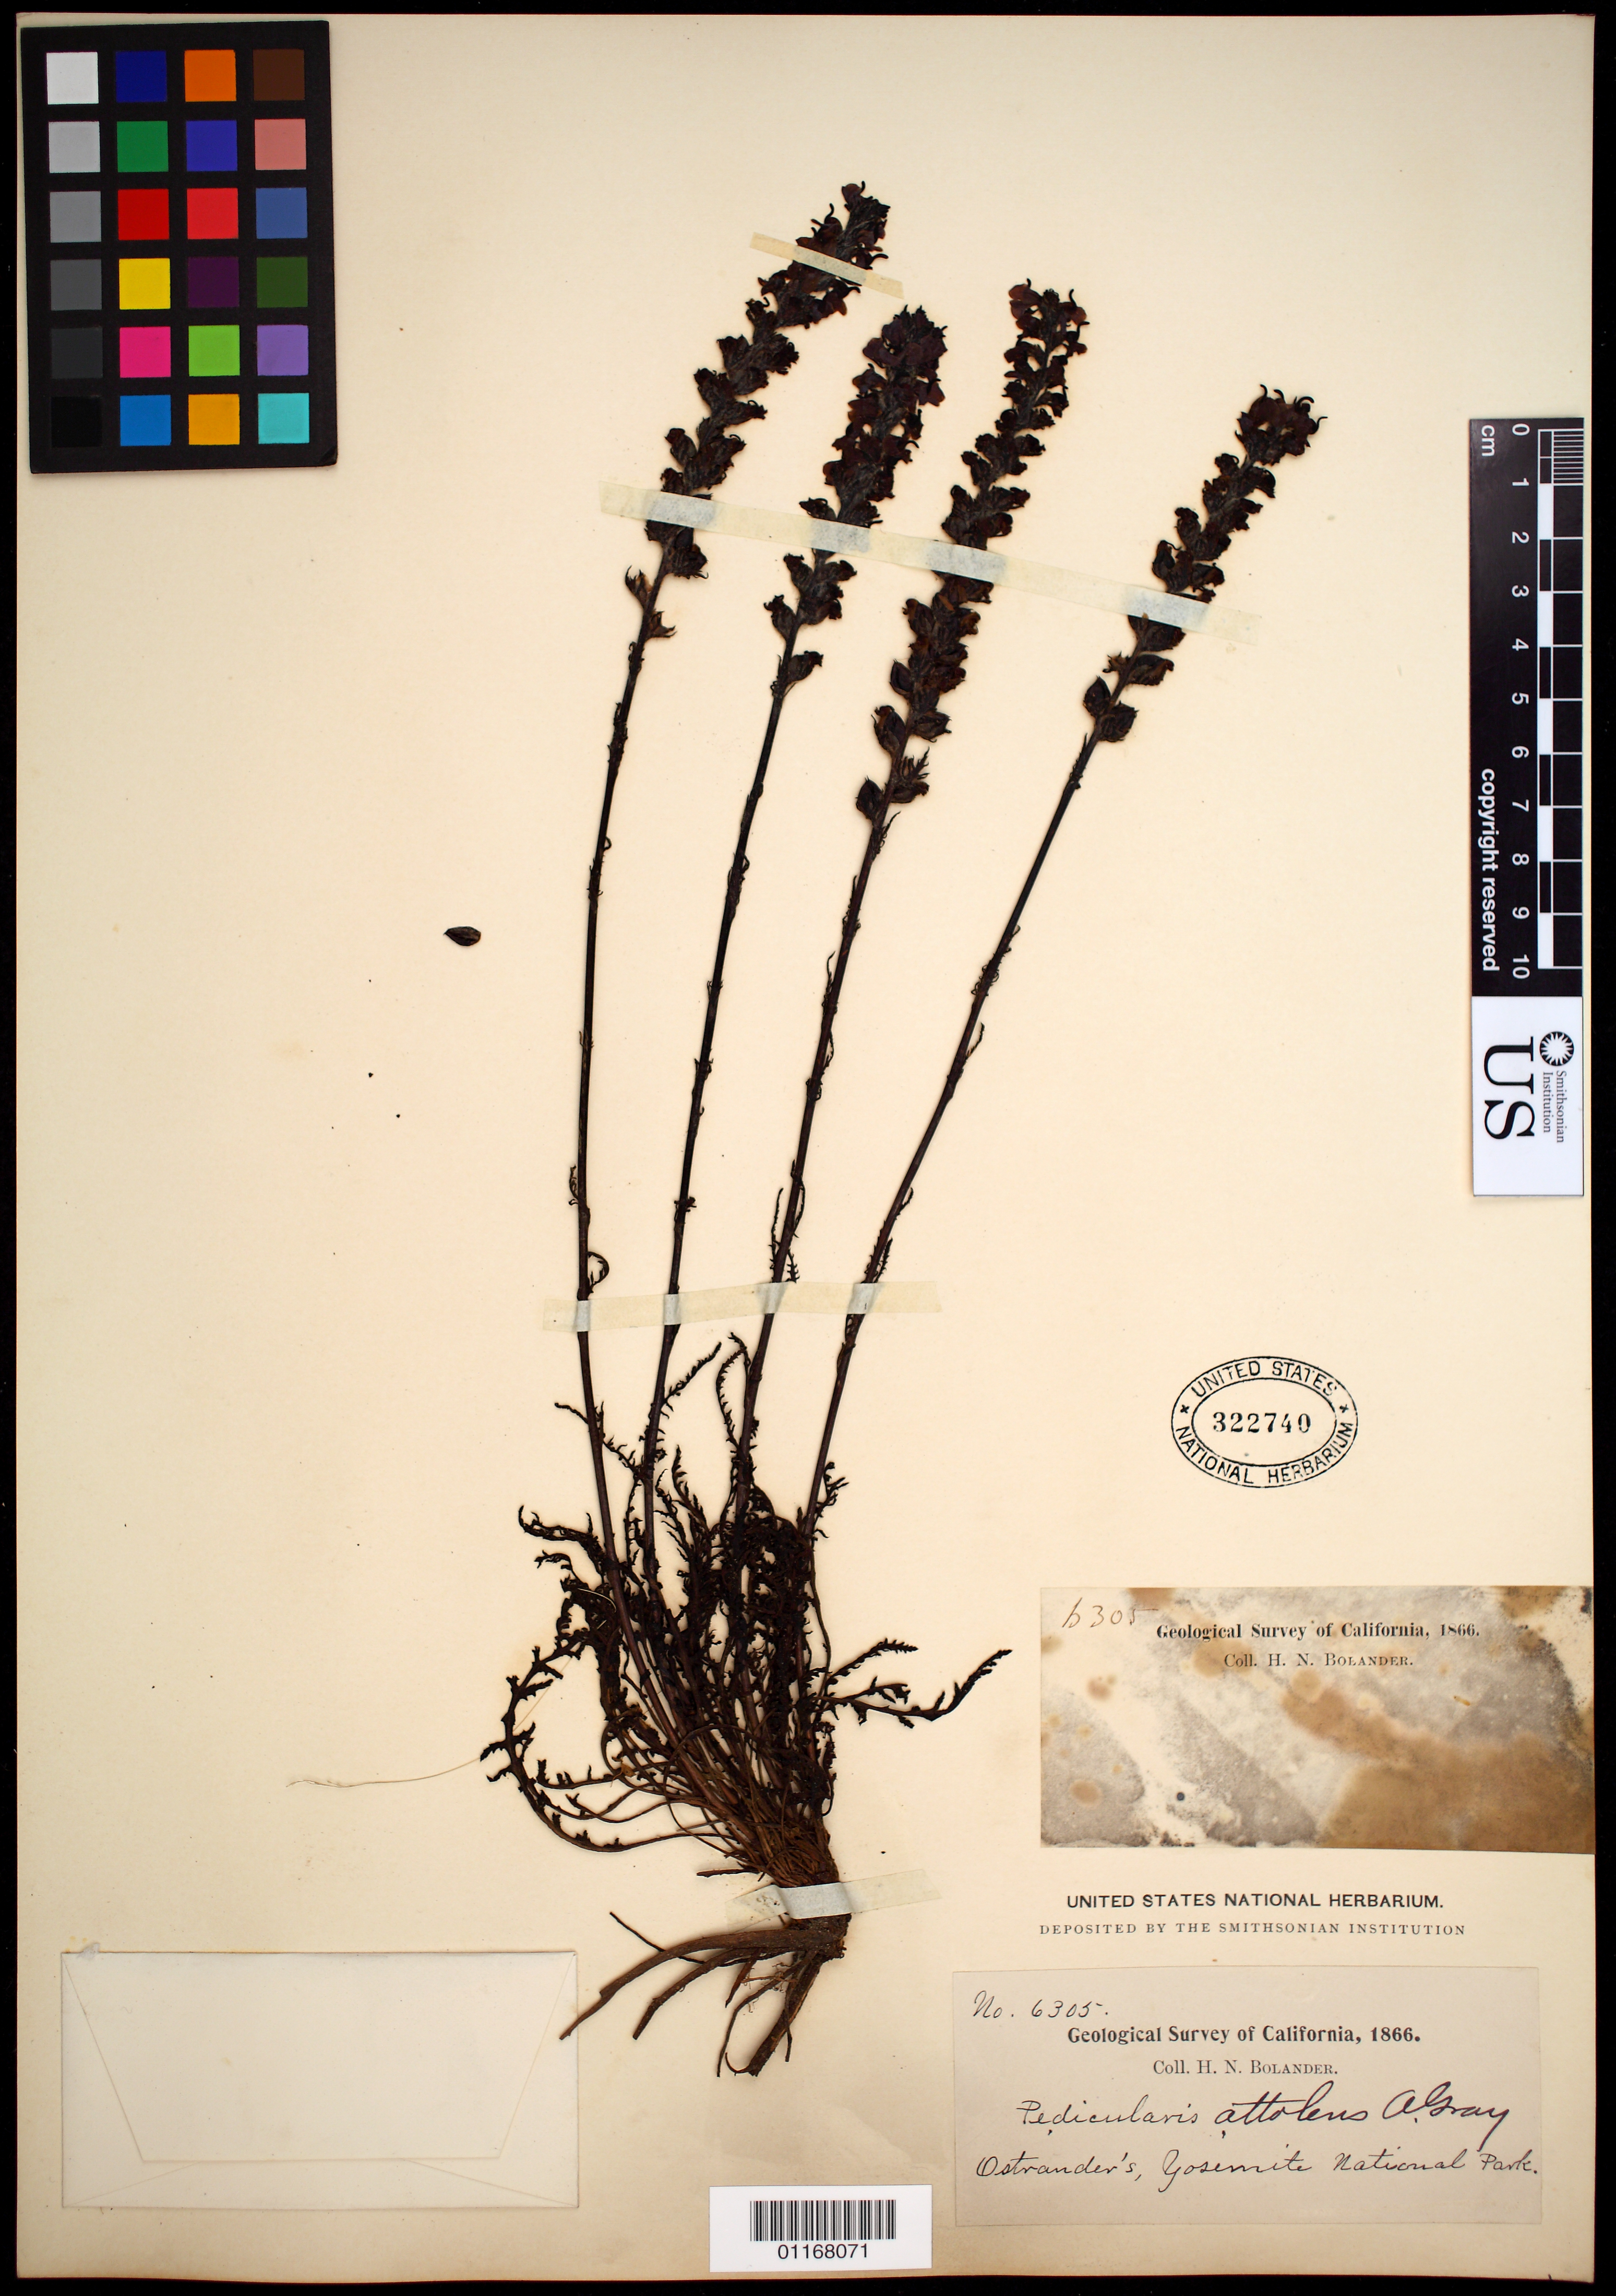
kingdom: Plantae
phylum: Tracheophyta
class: Magnoliopsida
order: Lamiales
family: Orobanchaceae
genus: Pedicularis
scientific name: Pedicularis attollens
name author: A. Gray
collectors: H. Bolander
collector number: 6305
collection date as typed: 1866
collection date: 1866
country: United States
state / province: California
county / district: Mariposa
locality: Ostrander's, Yosemite National Park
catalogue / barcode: US 322740